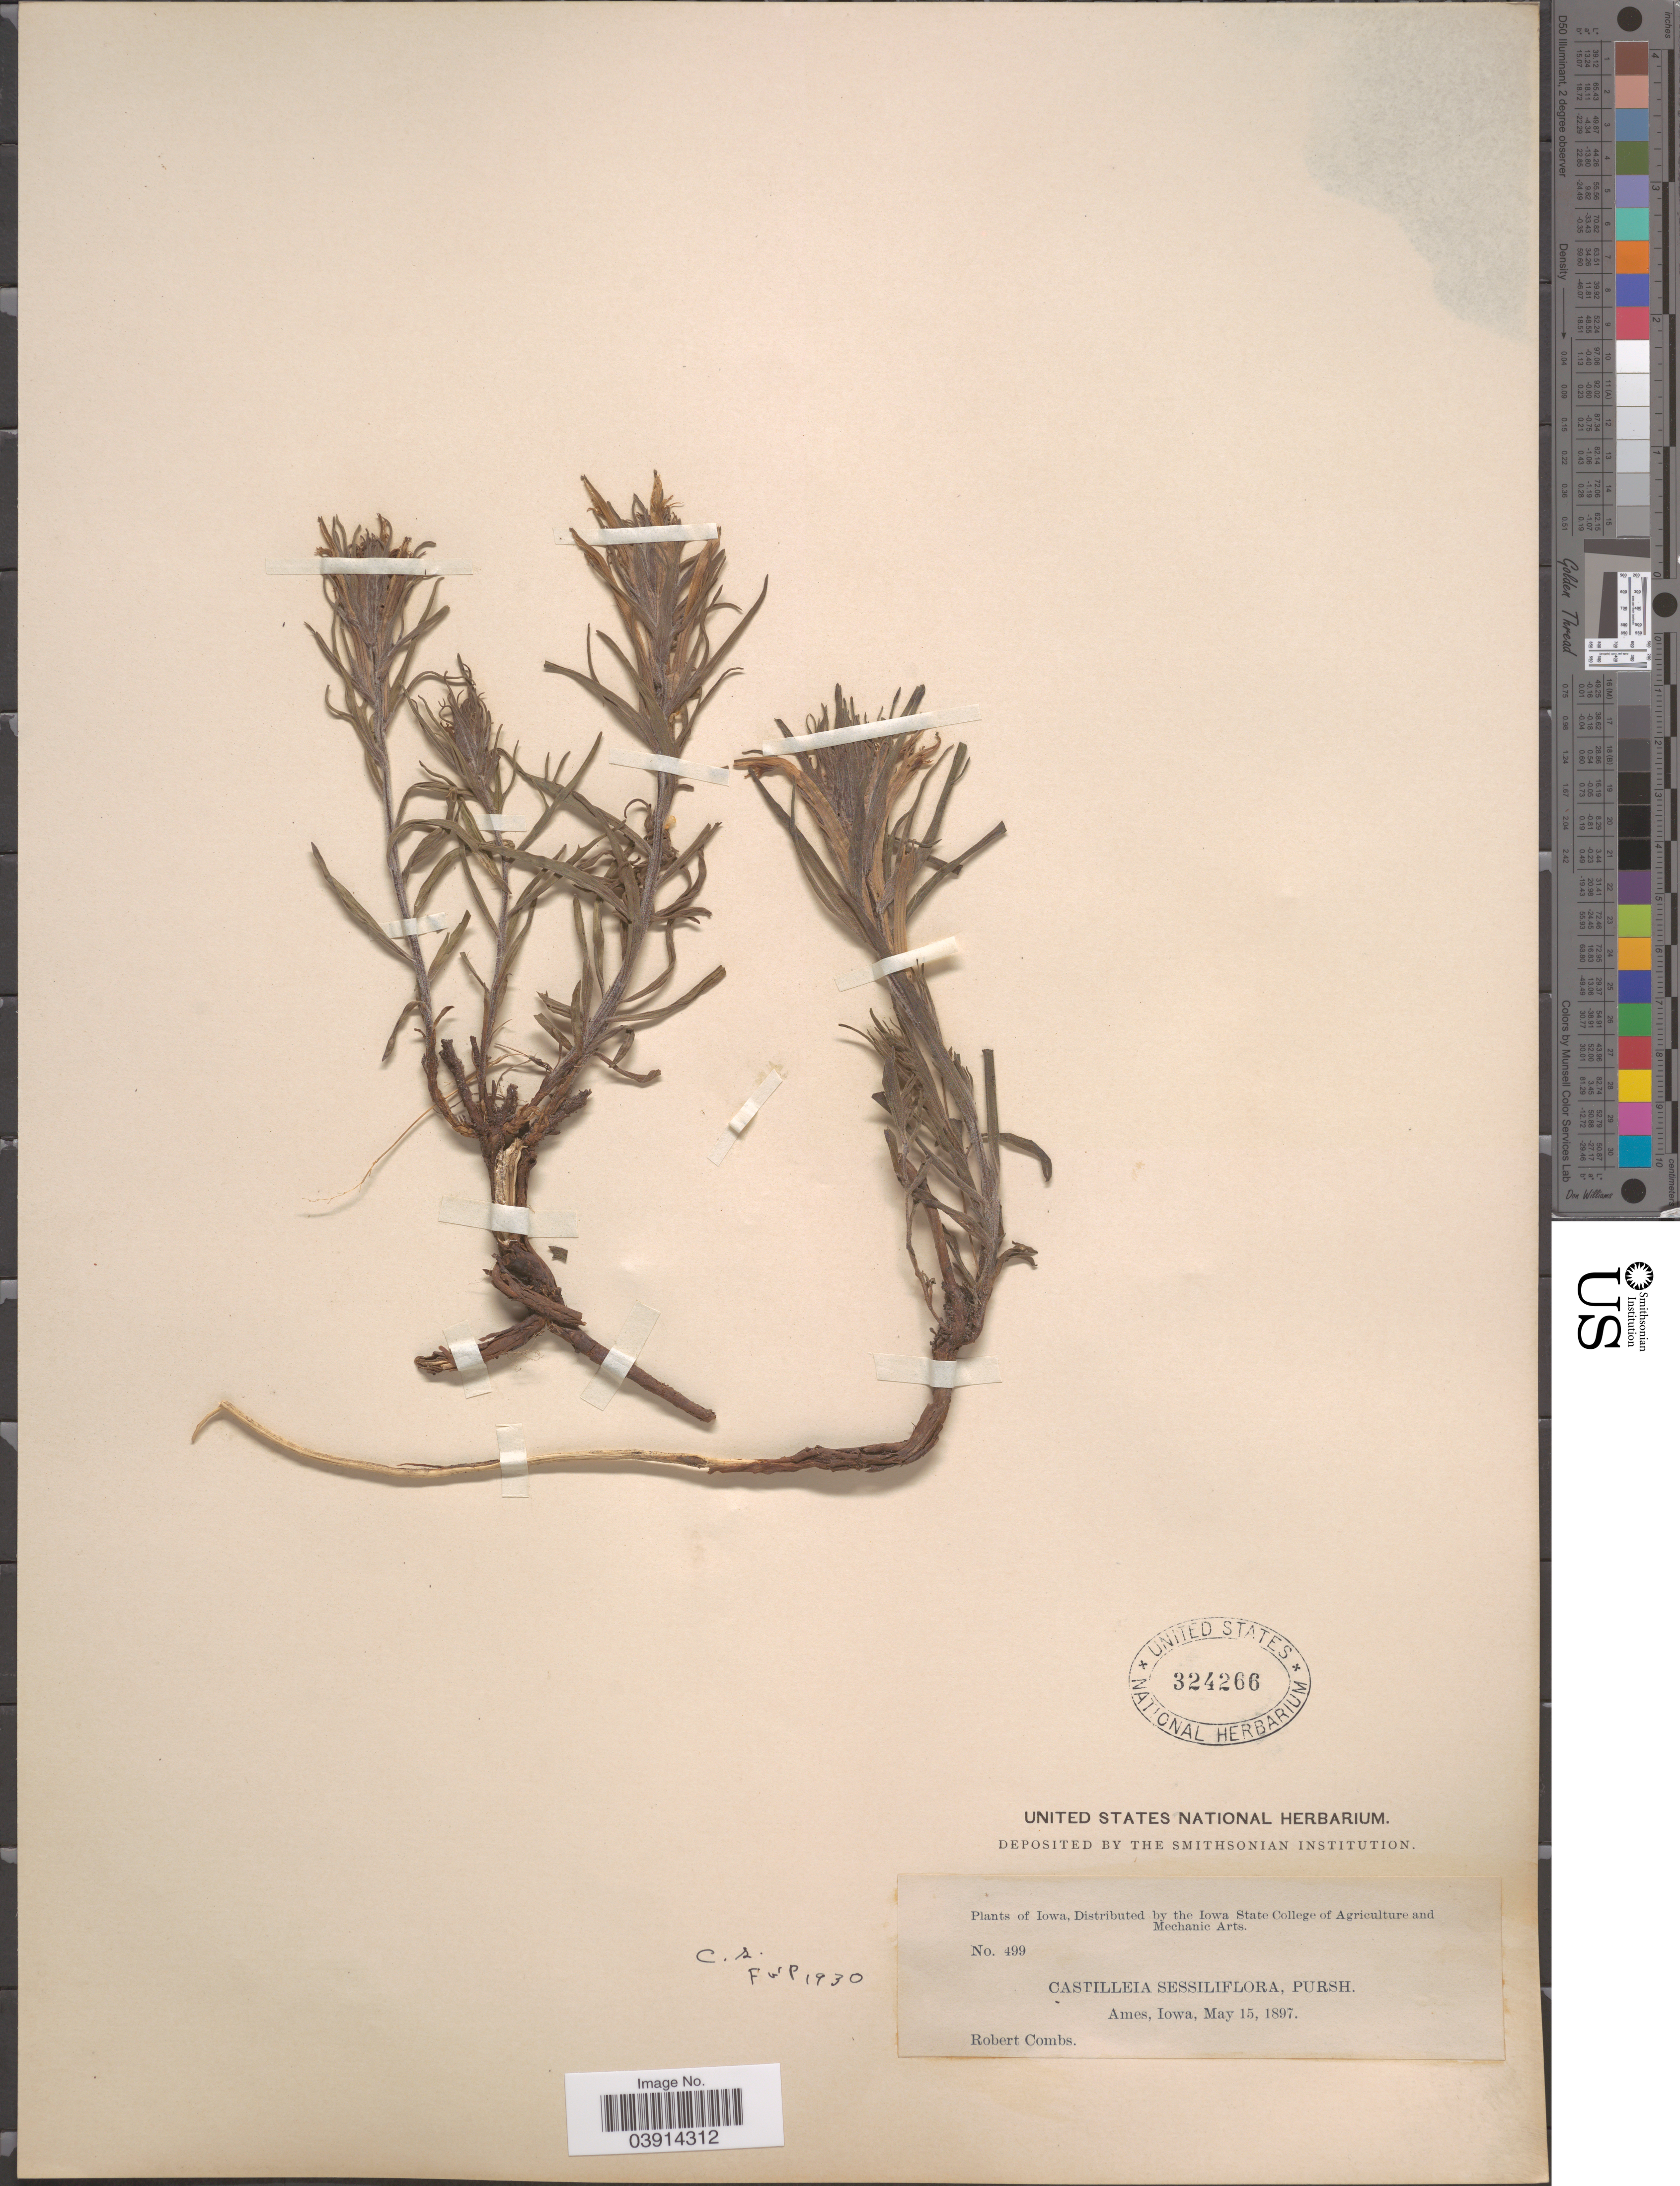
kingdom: Plantae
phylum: Tracheophyta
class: Magnoliopsida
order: Lamiales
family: Orobanchaceae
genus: Castilleja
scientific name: Castilleja sessiliflora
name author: Pursh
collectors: R. Combs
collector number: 499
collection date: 1897-05-15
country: United States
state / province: Iowa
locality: Ames.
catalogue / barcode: US 324266